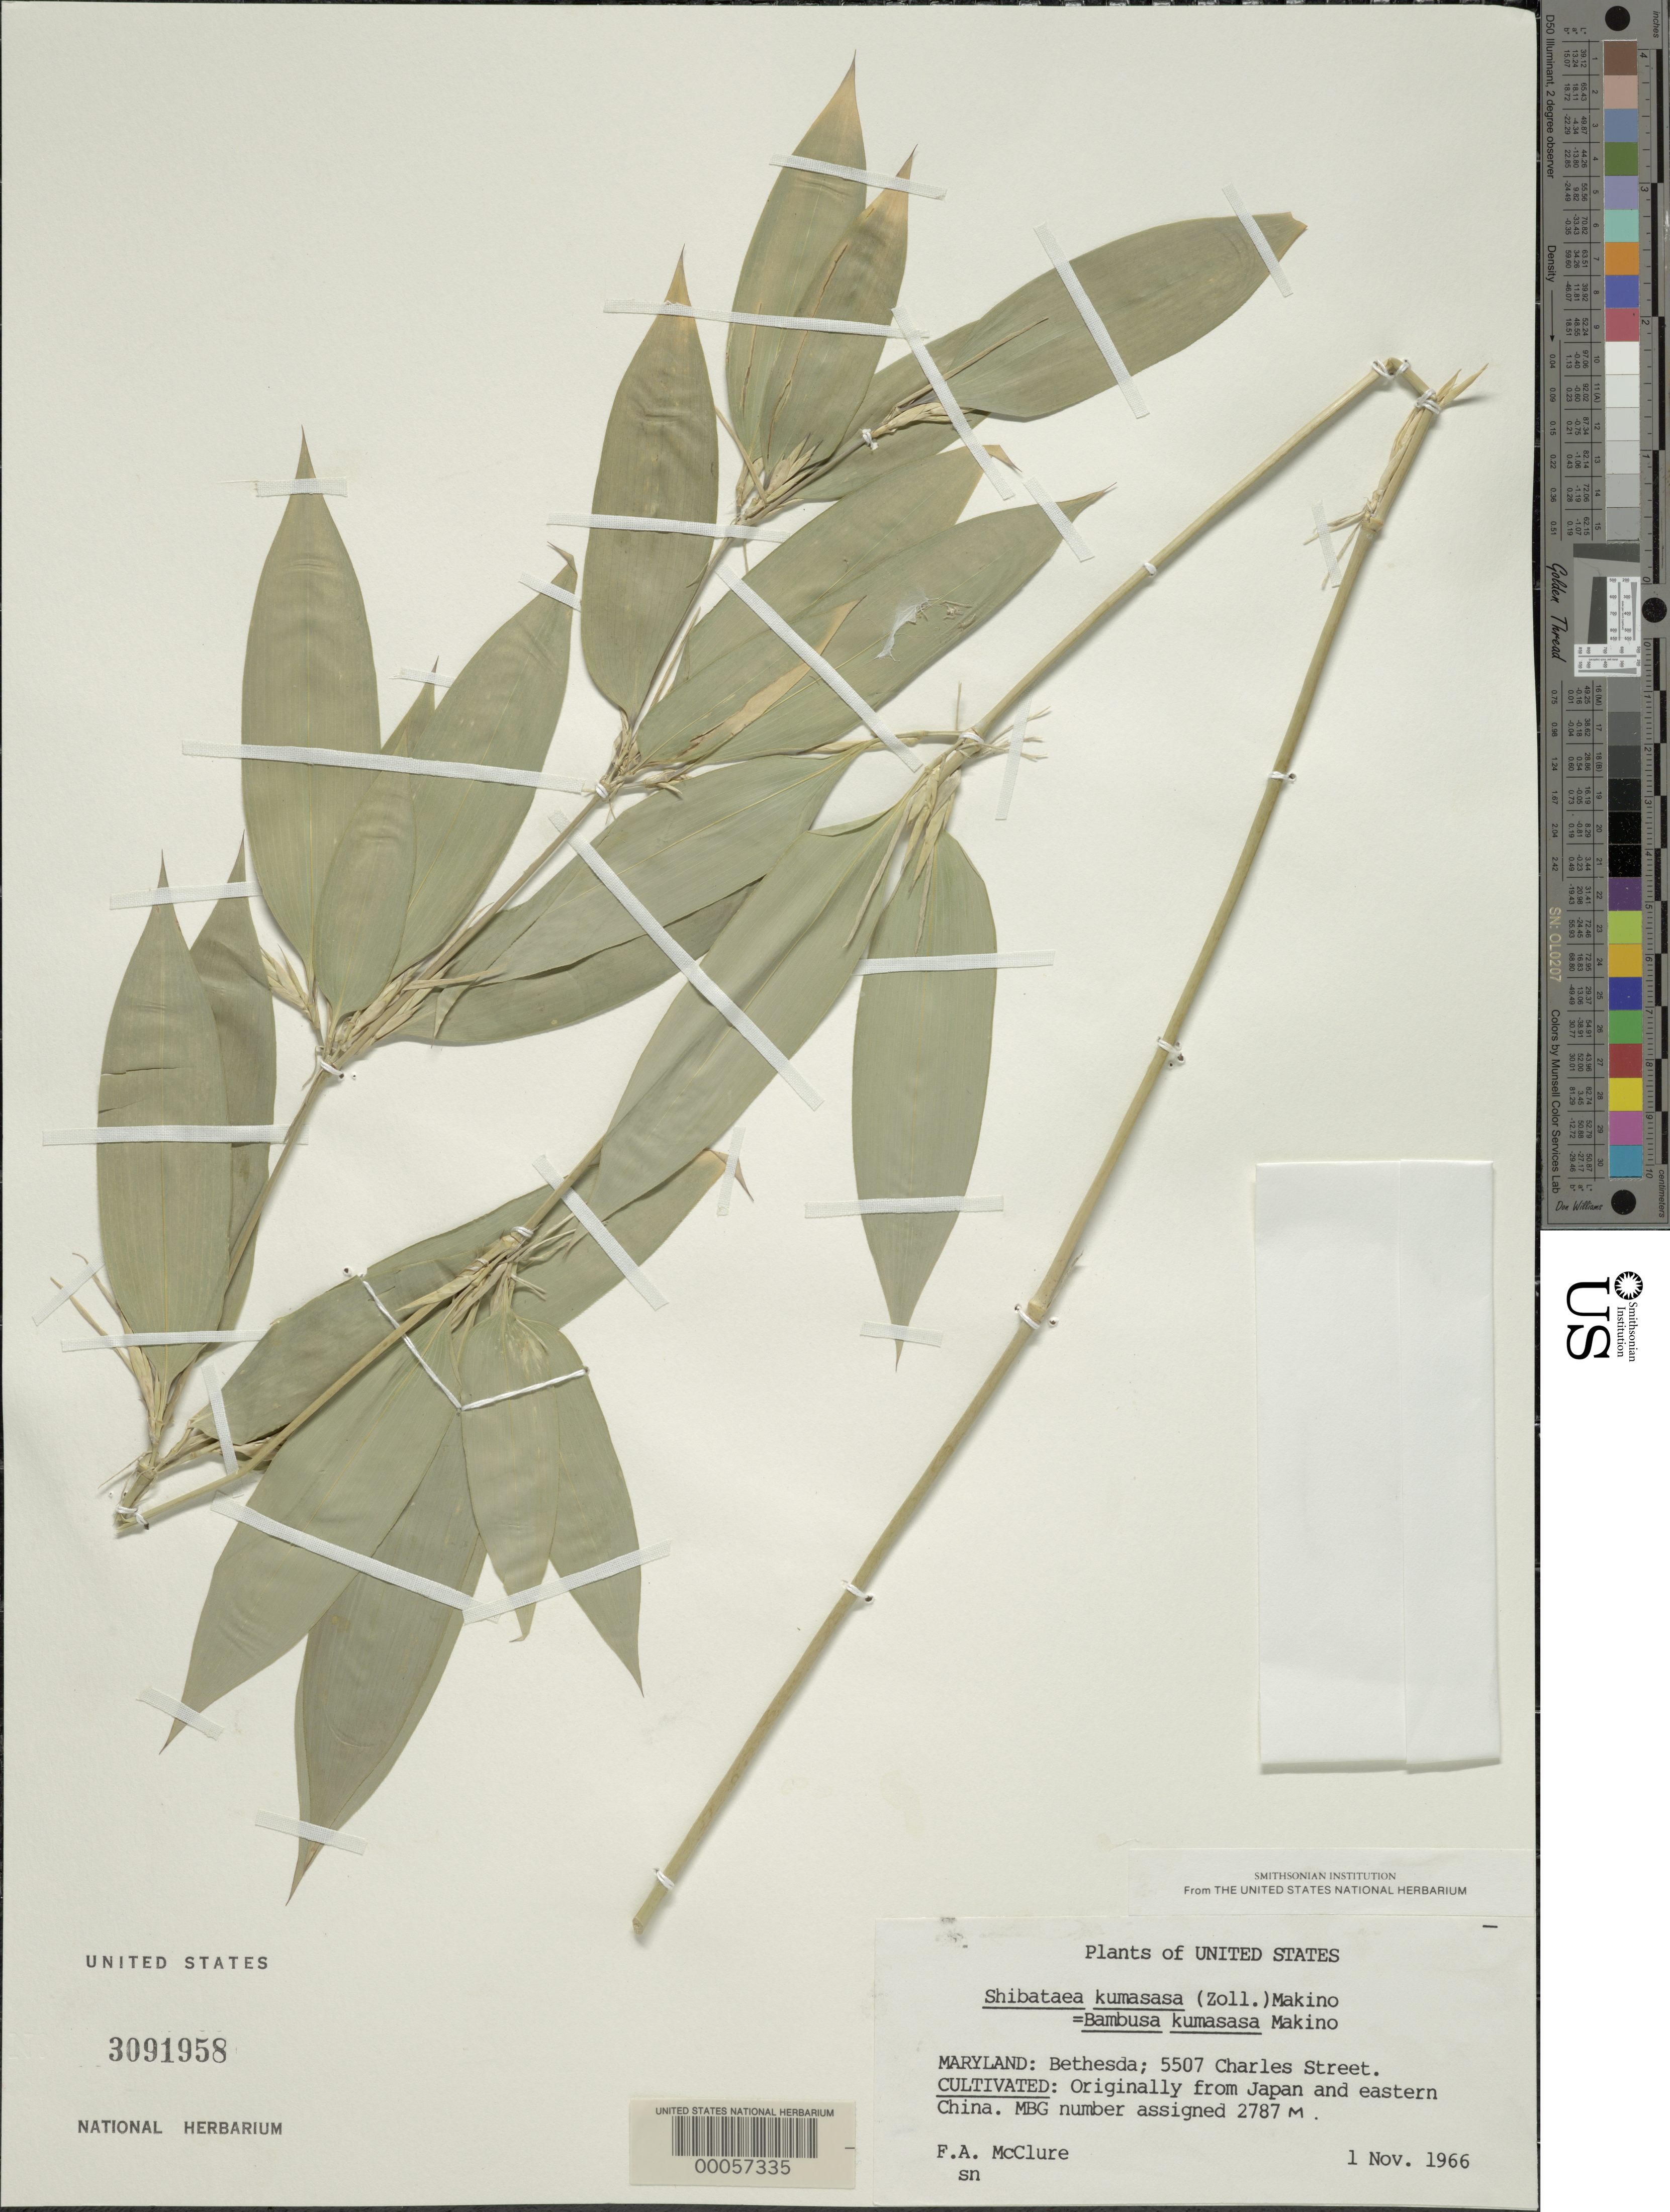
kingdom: Plantae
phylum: Tracheophyta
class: Liliopsida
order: Poales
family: Poaceae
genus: Shibataea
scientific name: Shibataea kumasasa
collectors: F. A. McClure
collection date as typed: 01 Nov 1966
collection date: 1966-11-01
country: United States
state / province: Maryland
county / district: Montgomery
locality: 5507 Charles Street, Bethesda (McClure's garden)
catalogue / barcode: US 3091958